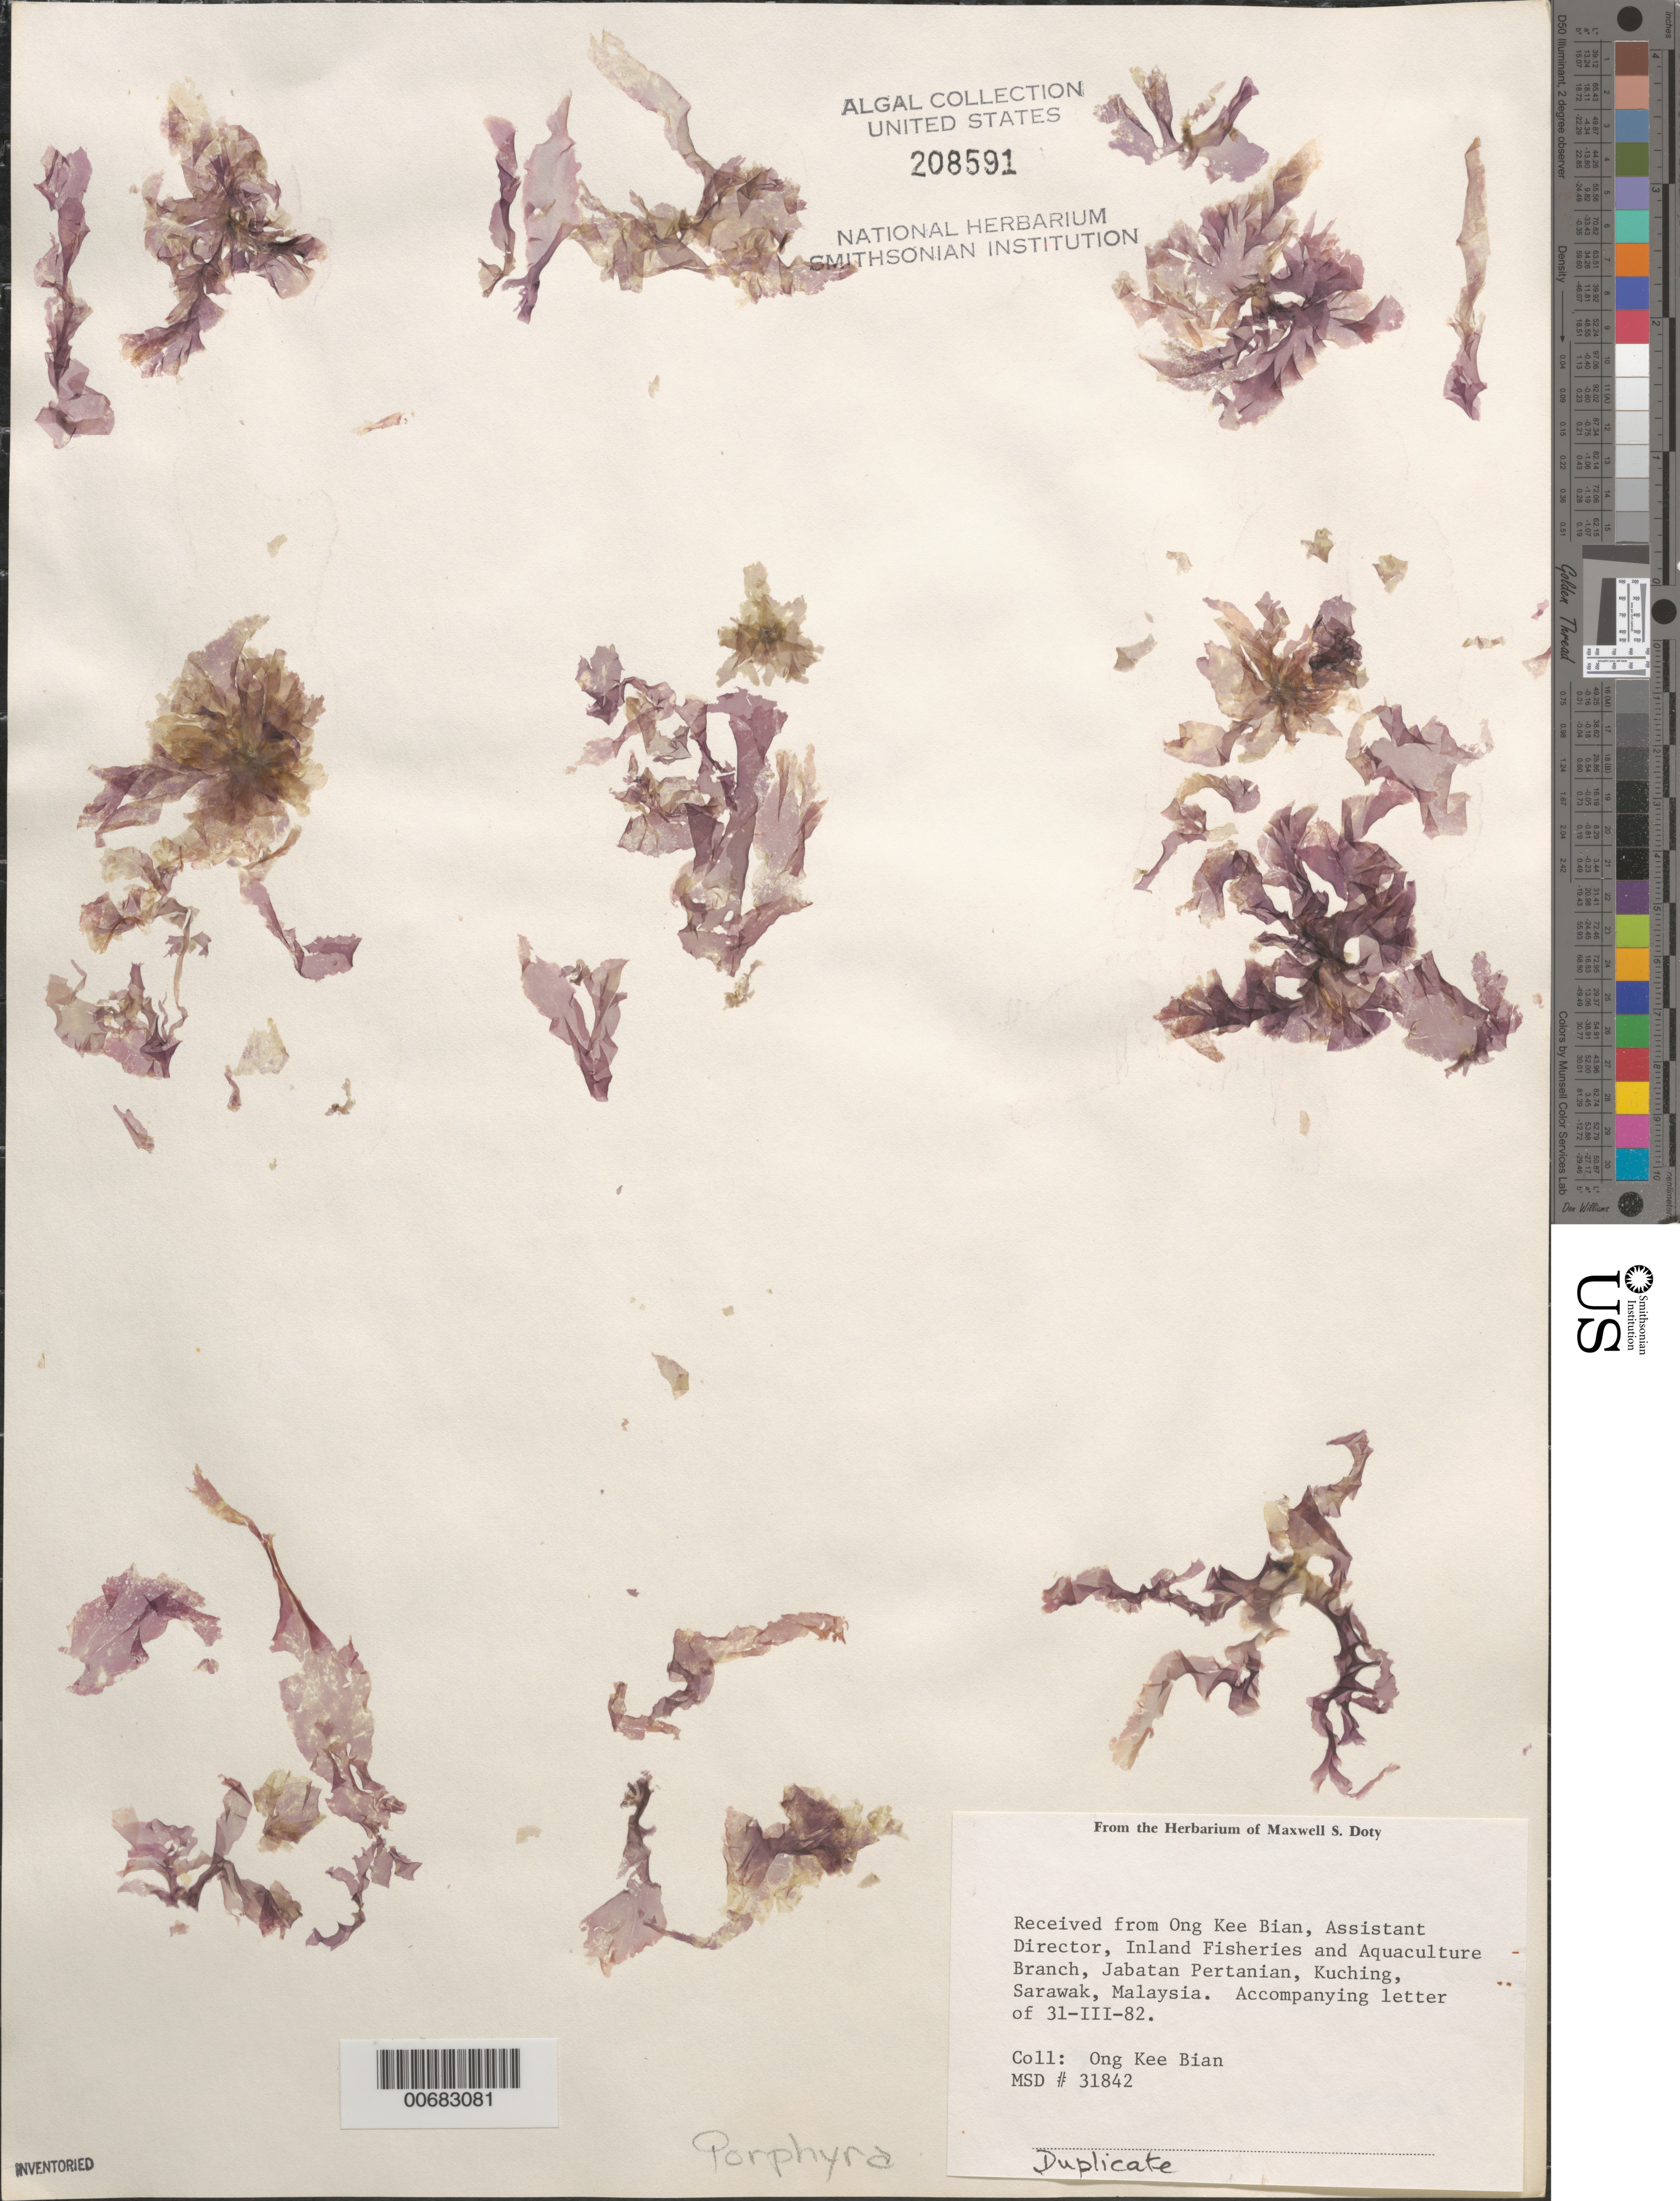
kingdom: Plantae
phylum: Rhodophyta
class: Bangiophyceae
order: Bangiales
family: Bangiaceae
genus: Porphyra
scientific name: Porphyra sp.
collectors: O. Bian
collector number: MSD 31842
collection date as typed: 31 Mar 1982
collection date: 1982-03-31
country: Malaysia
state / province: Sarawak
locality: Kuching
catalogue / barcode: US 208591